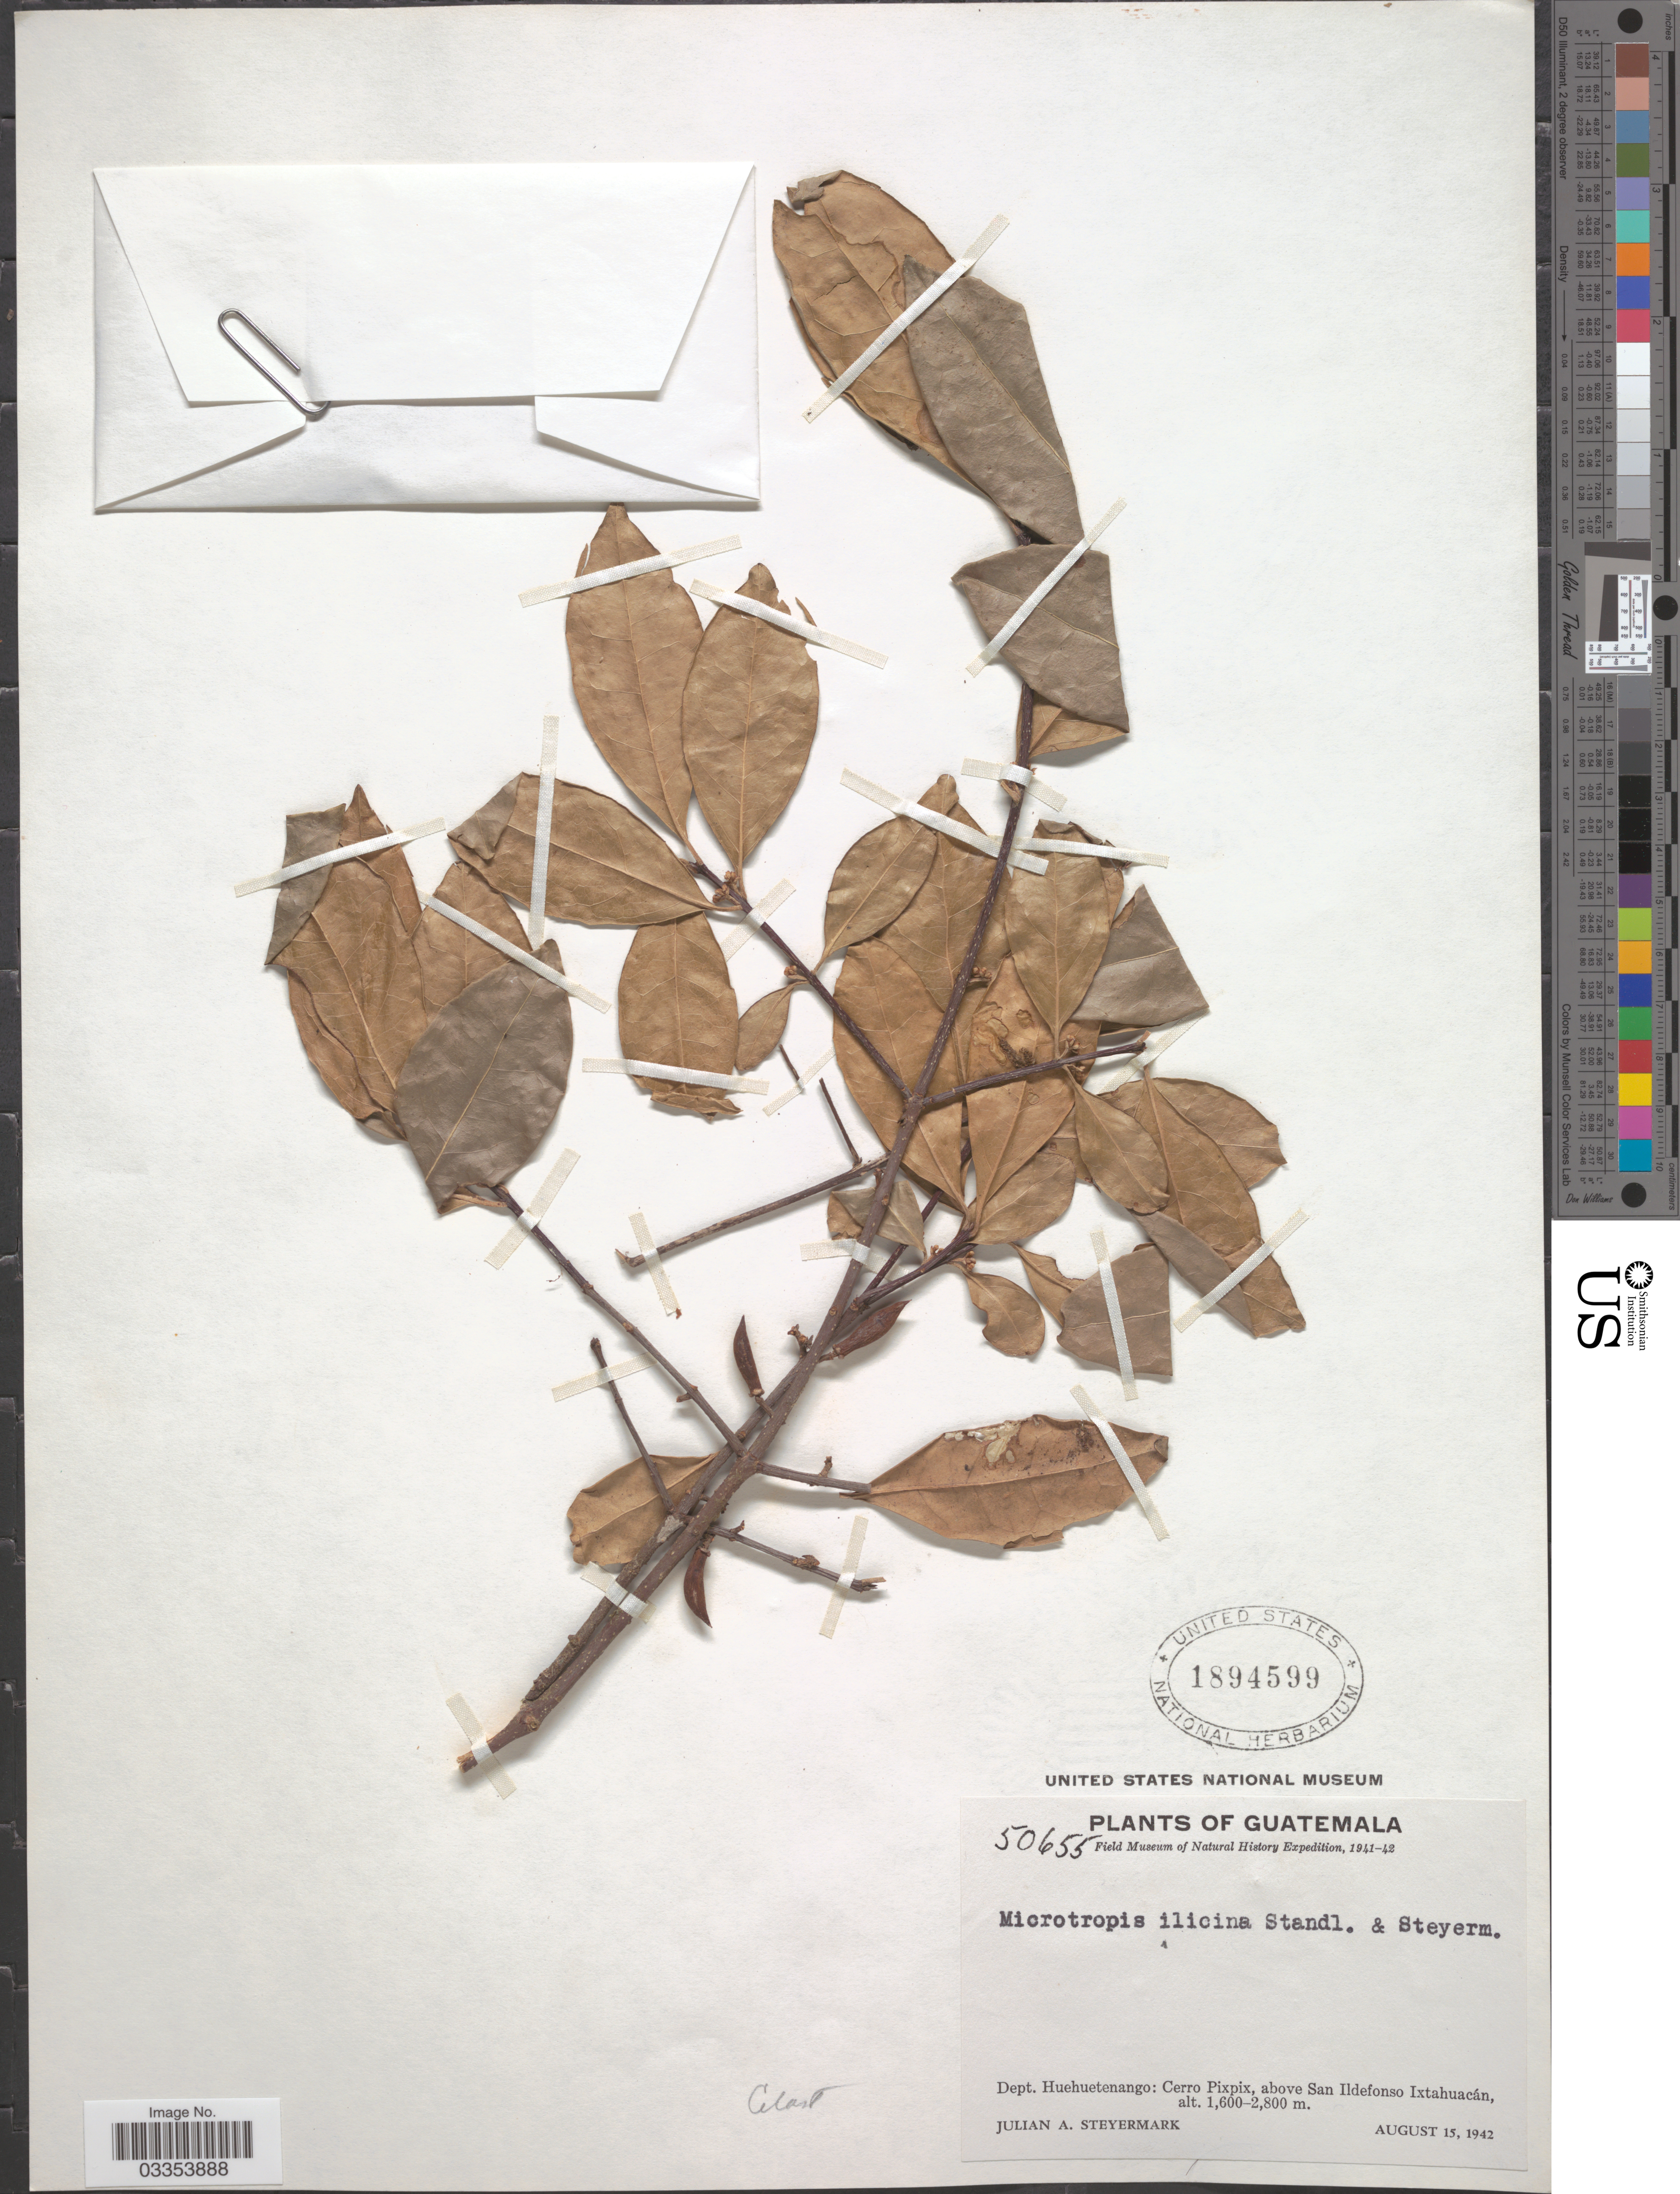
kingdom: Plantae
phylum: Tracheophyta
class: Magnoliopsida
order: Celastrales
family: Celastraceae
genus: Quetzalia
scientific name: Quetzalia ilicina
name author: (Standl. & Steyerm.) Lundell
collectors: J. Steyermark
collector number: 50655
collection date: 1942-08-15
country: Guatemala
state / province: Huehuetenango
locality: Dept. Huehuetenango: Cerro Pixpix, above San Ildefonso Ixtahuacán.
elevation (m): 1600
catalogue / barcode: US 1894599